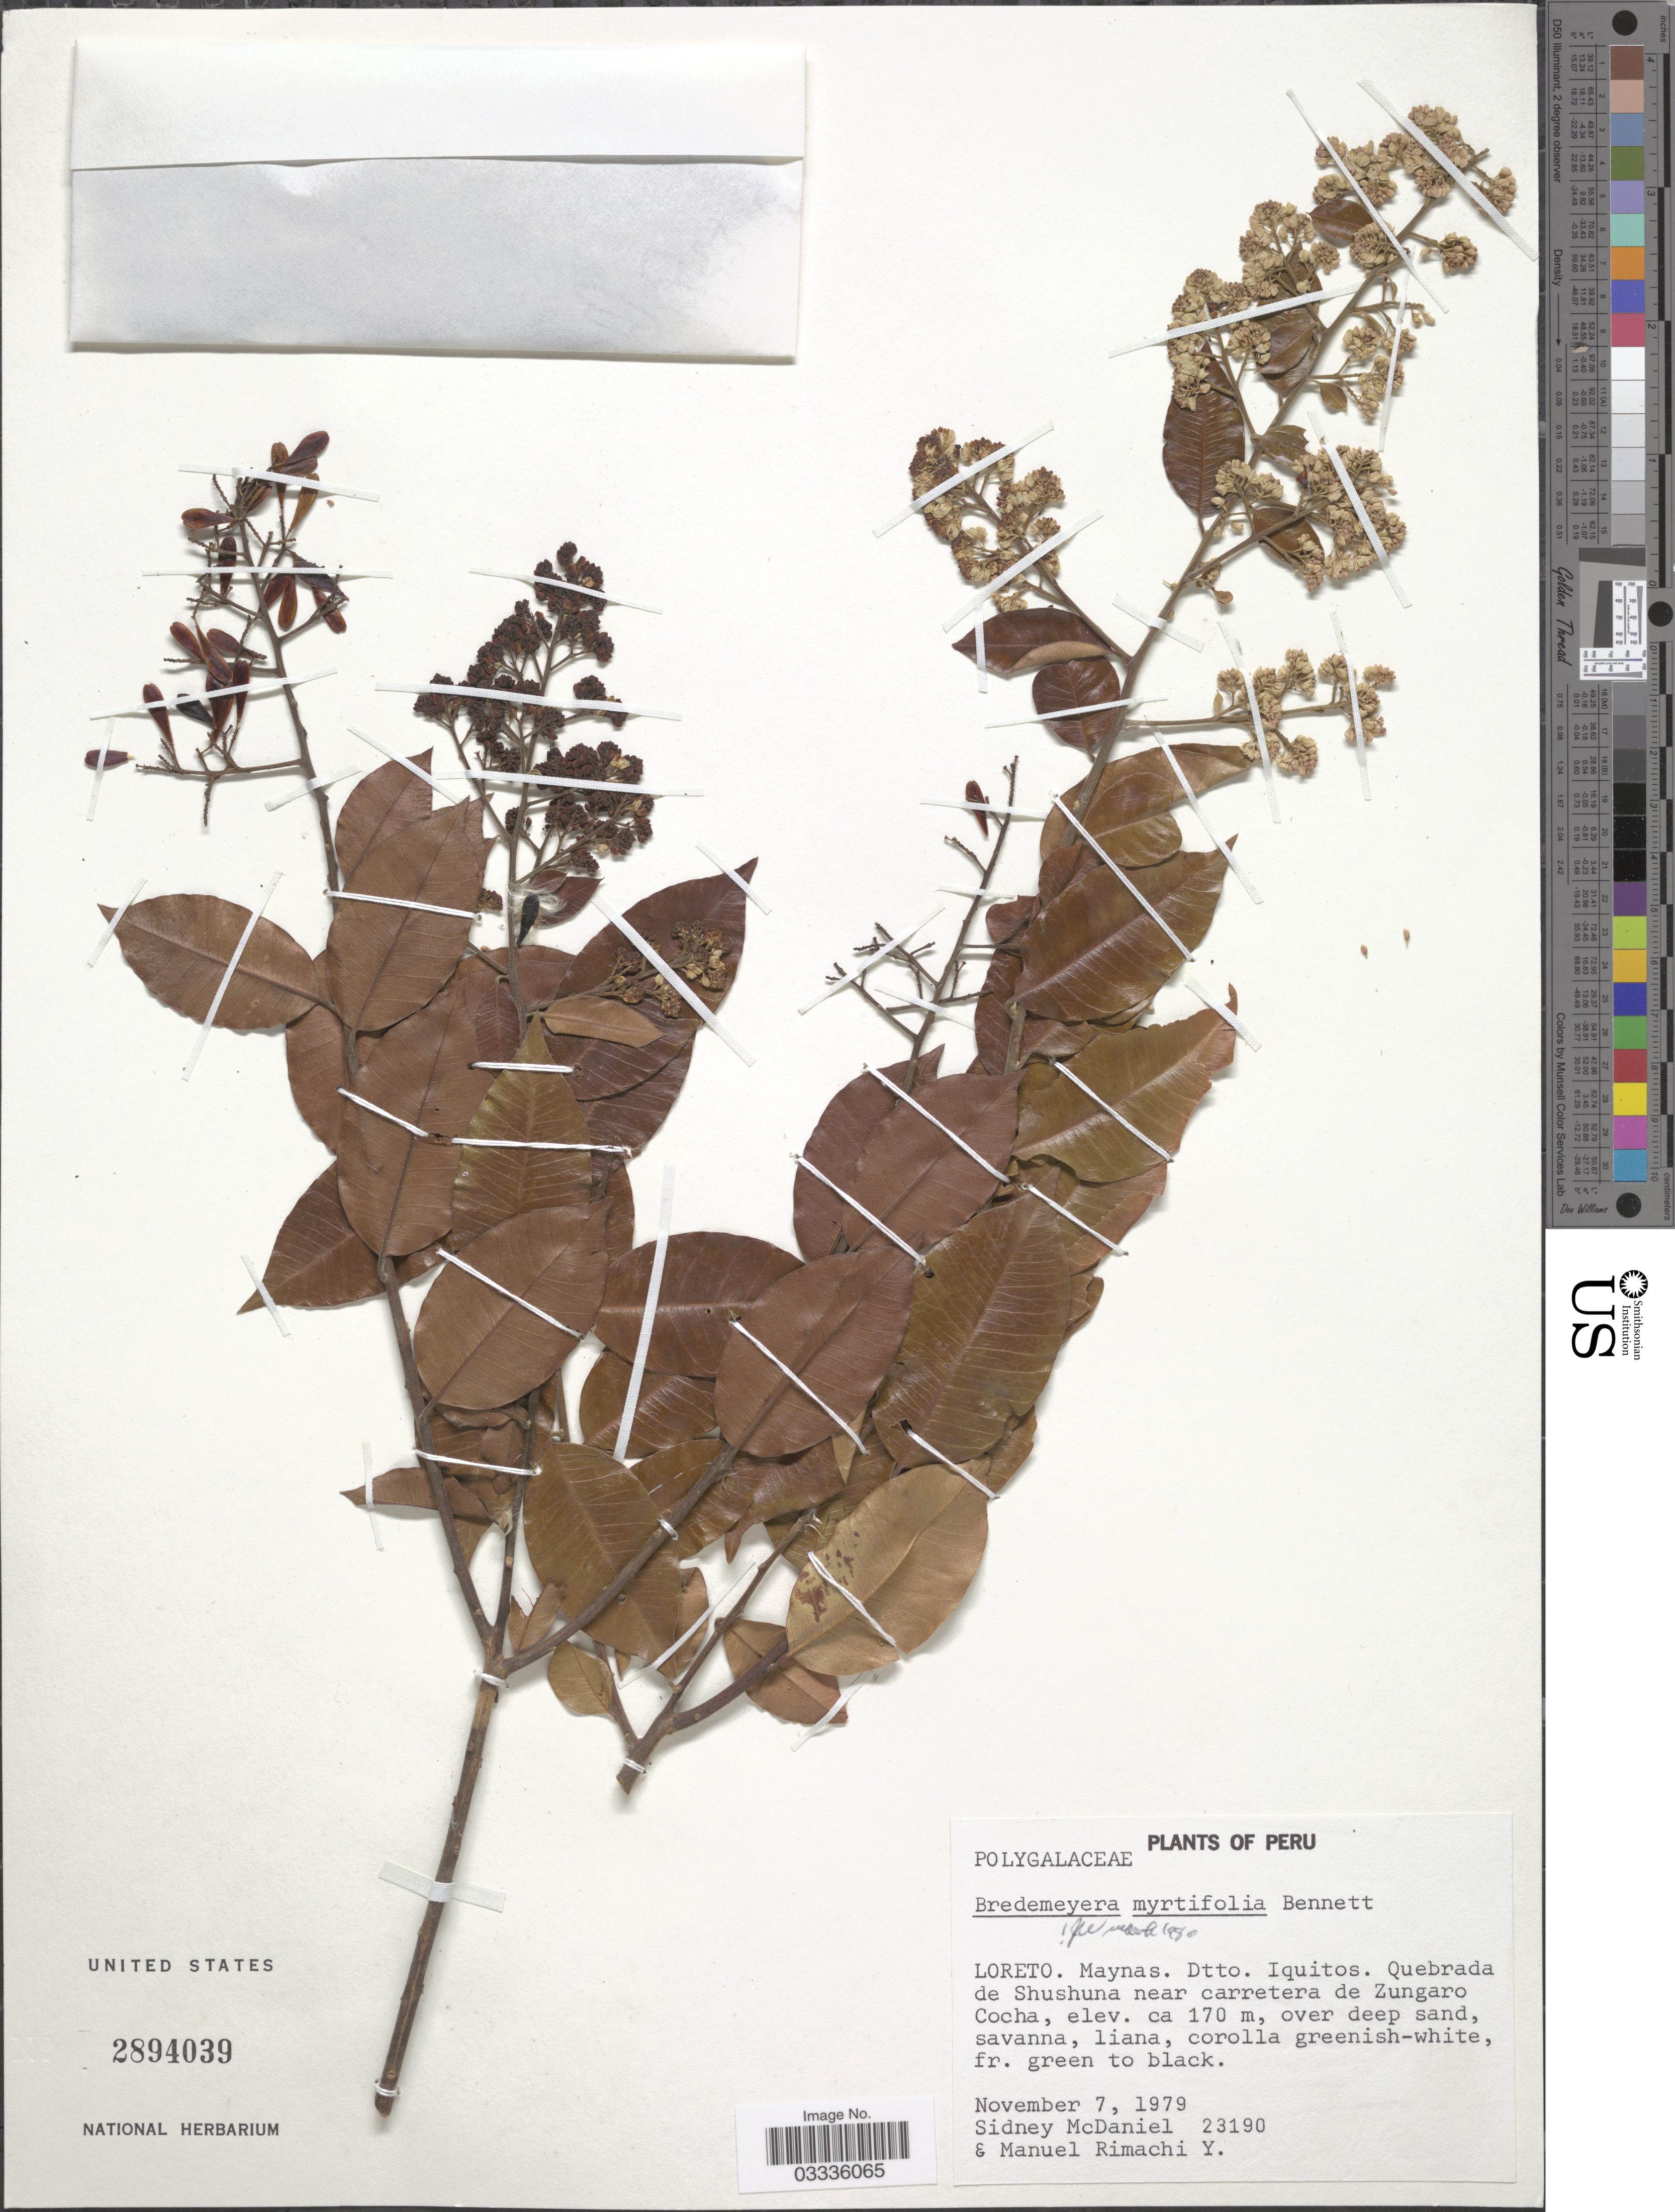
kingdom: Plantae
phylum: Tracheophyta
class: Magnoliopsida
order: Fabales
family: Polygalaceae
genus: Bredemeyera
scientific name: Bredemeyera myrtifolia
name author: A.W. Benn.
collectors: S. McDaniel & M. Rimachi Y.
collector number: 23190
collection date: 1979-11-07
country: Peru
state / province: Loreto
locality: Maynas. Dtto. Iquitos. Quebrada de Shushuna near carretera de Zungaro Cocha.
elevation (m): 170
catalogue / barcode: US 2894039